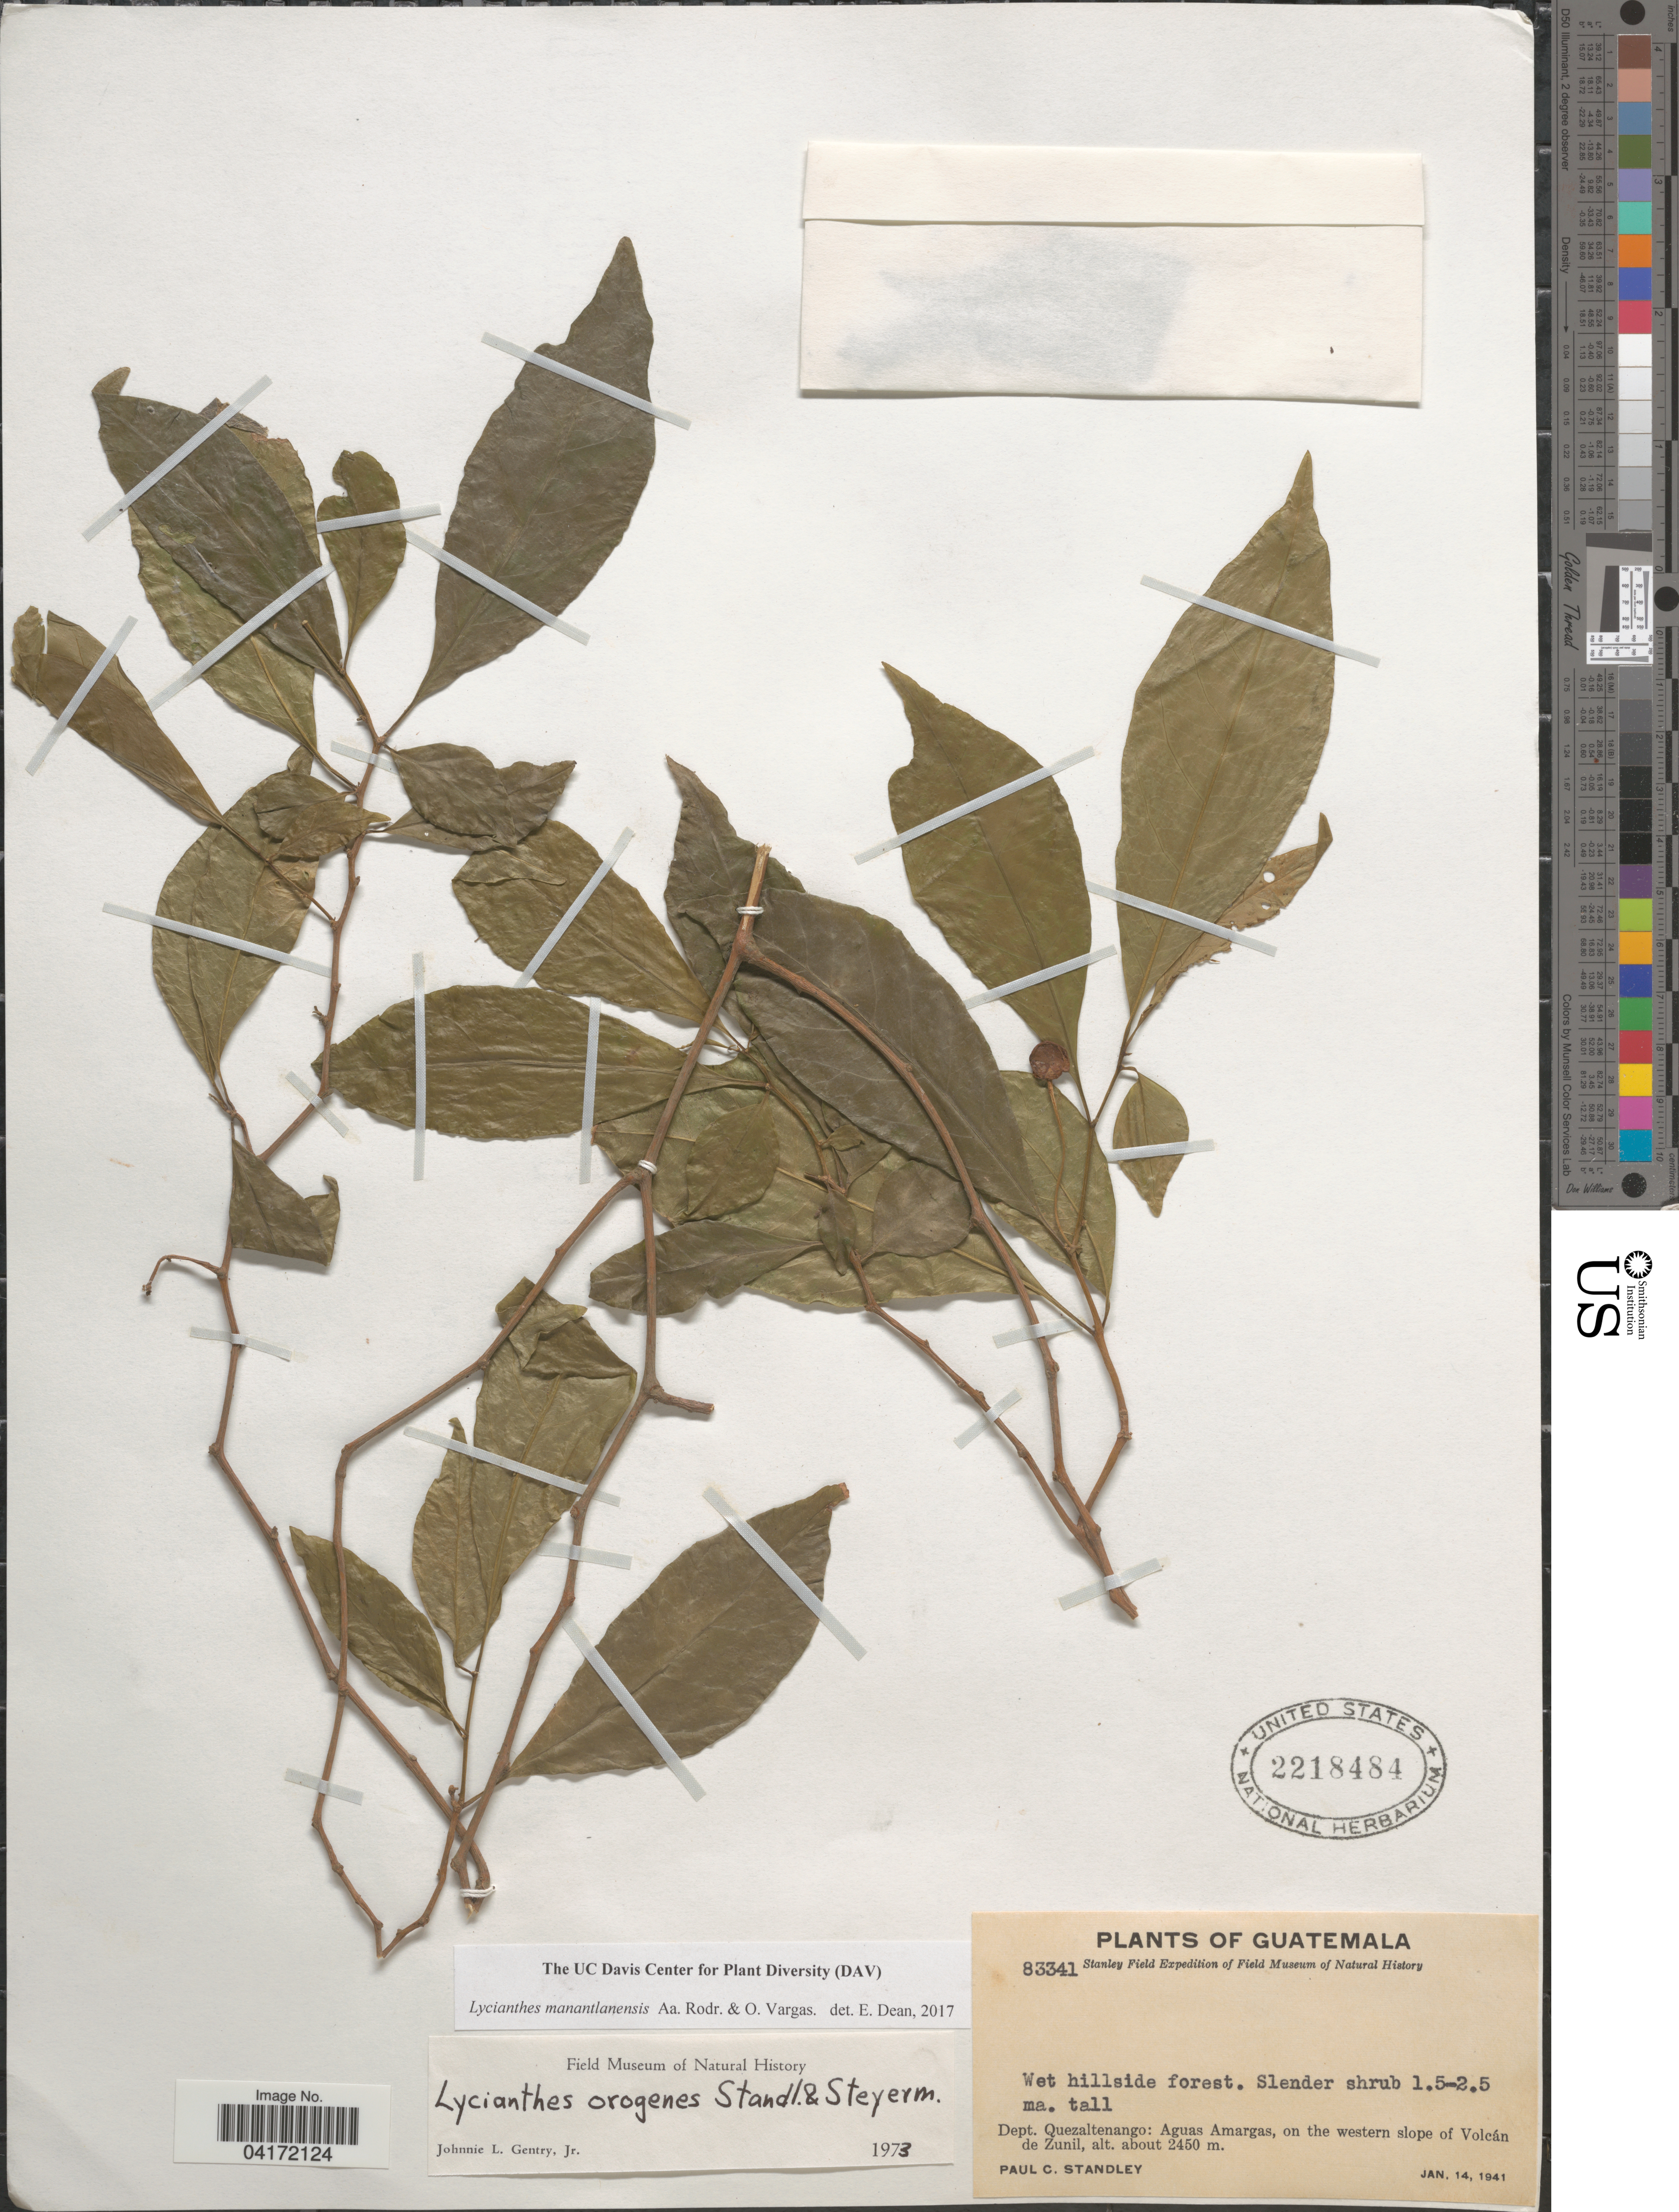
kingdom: Plantae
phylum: Tracheophyta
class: Magnoliopsida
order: Solanales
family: Solanaceae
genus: Lycianthes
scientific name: Lycianthes manantlanensis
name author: Aarón Rodr. & Vargas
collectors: P. C. Standley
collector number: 83341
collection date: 1941-01-14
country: Guatemala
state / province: Quetzaltenango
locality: Stanley Field Expedition of Field Museum of Natural History. Dept. Quezaltenango: Aguas Amargas, on the western slope of Volcán de Zunil.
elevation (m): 2450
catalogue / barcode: US 2218484